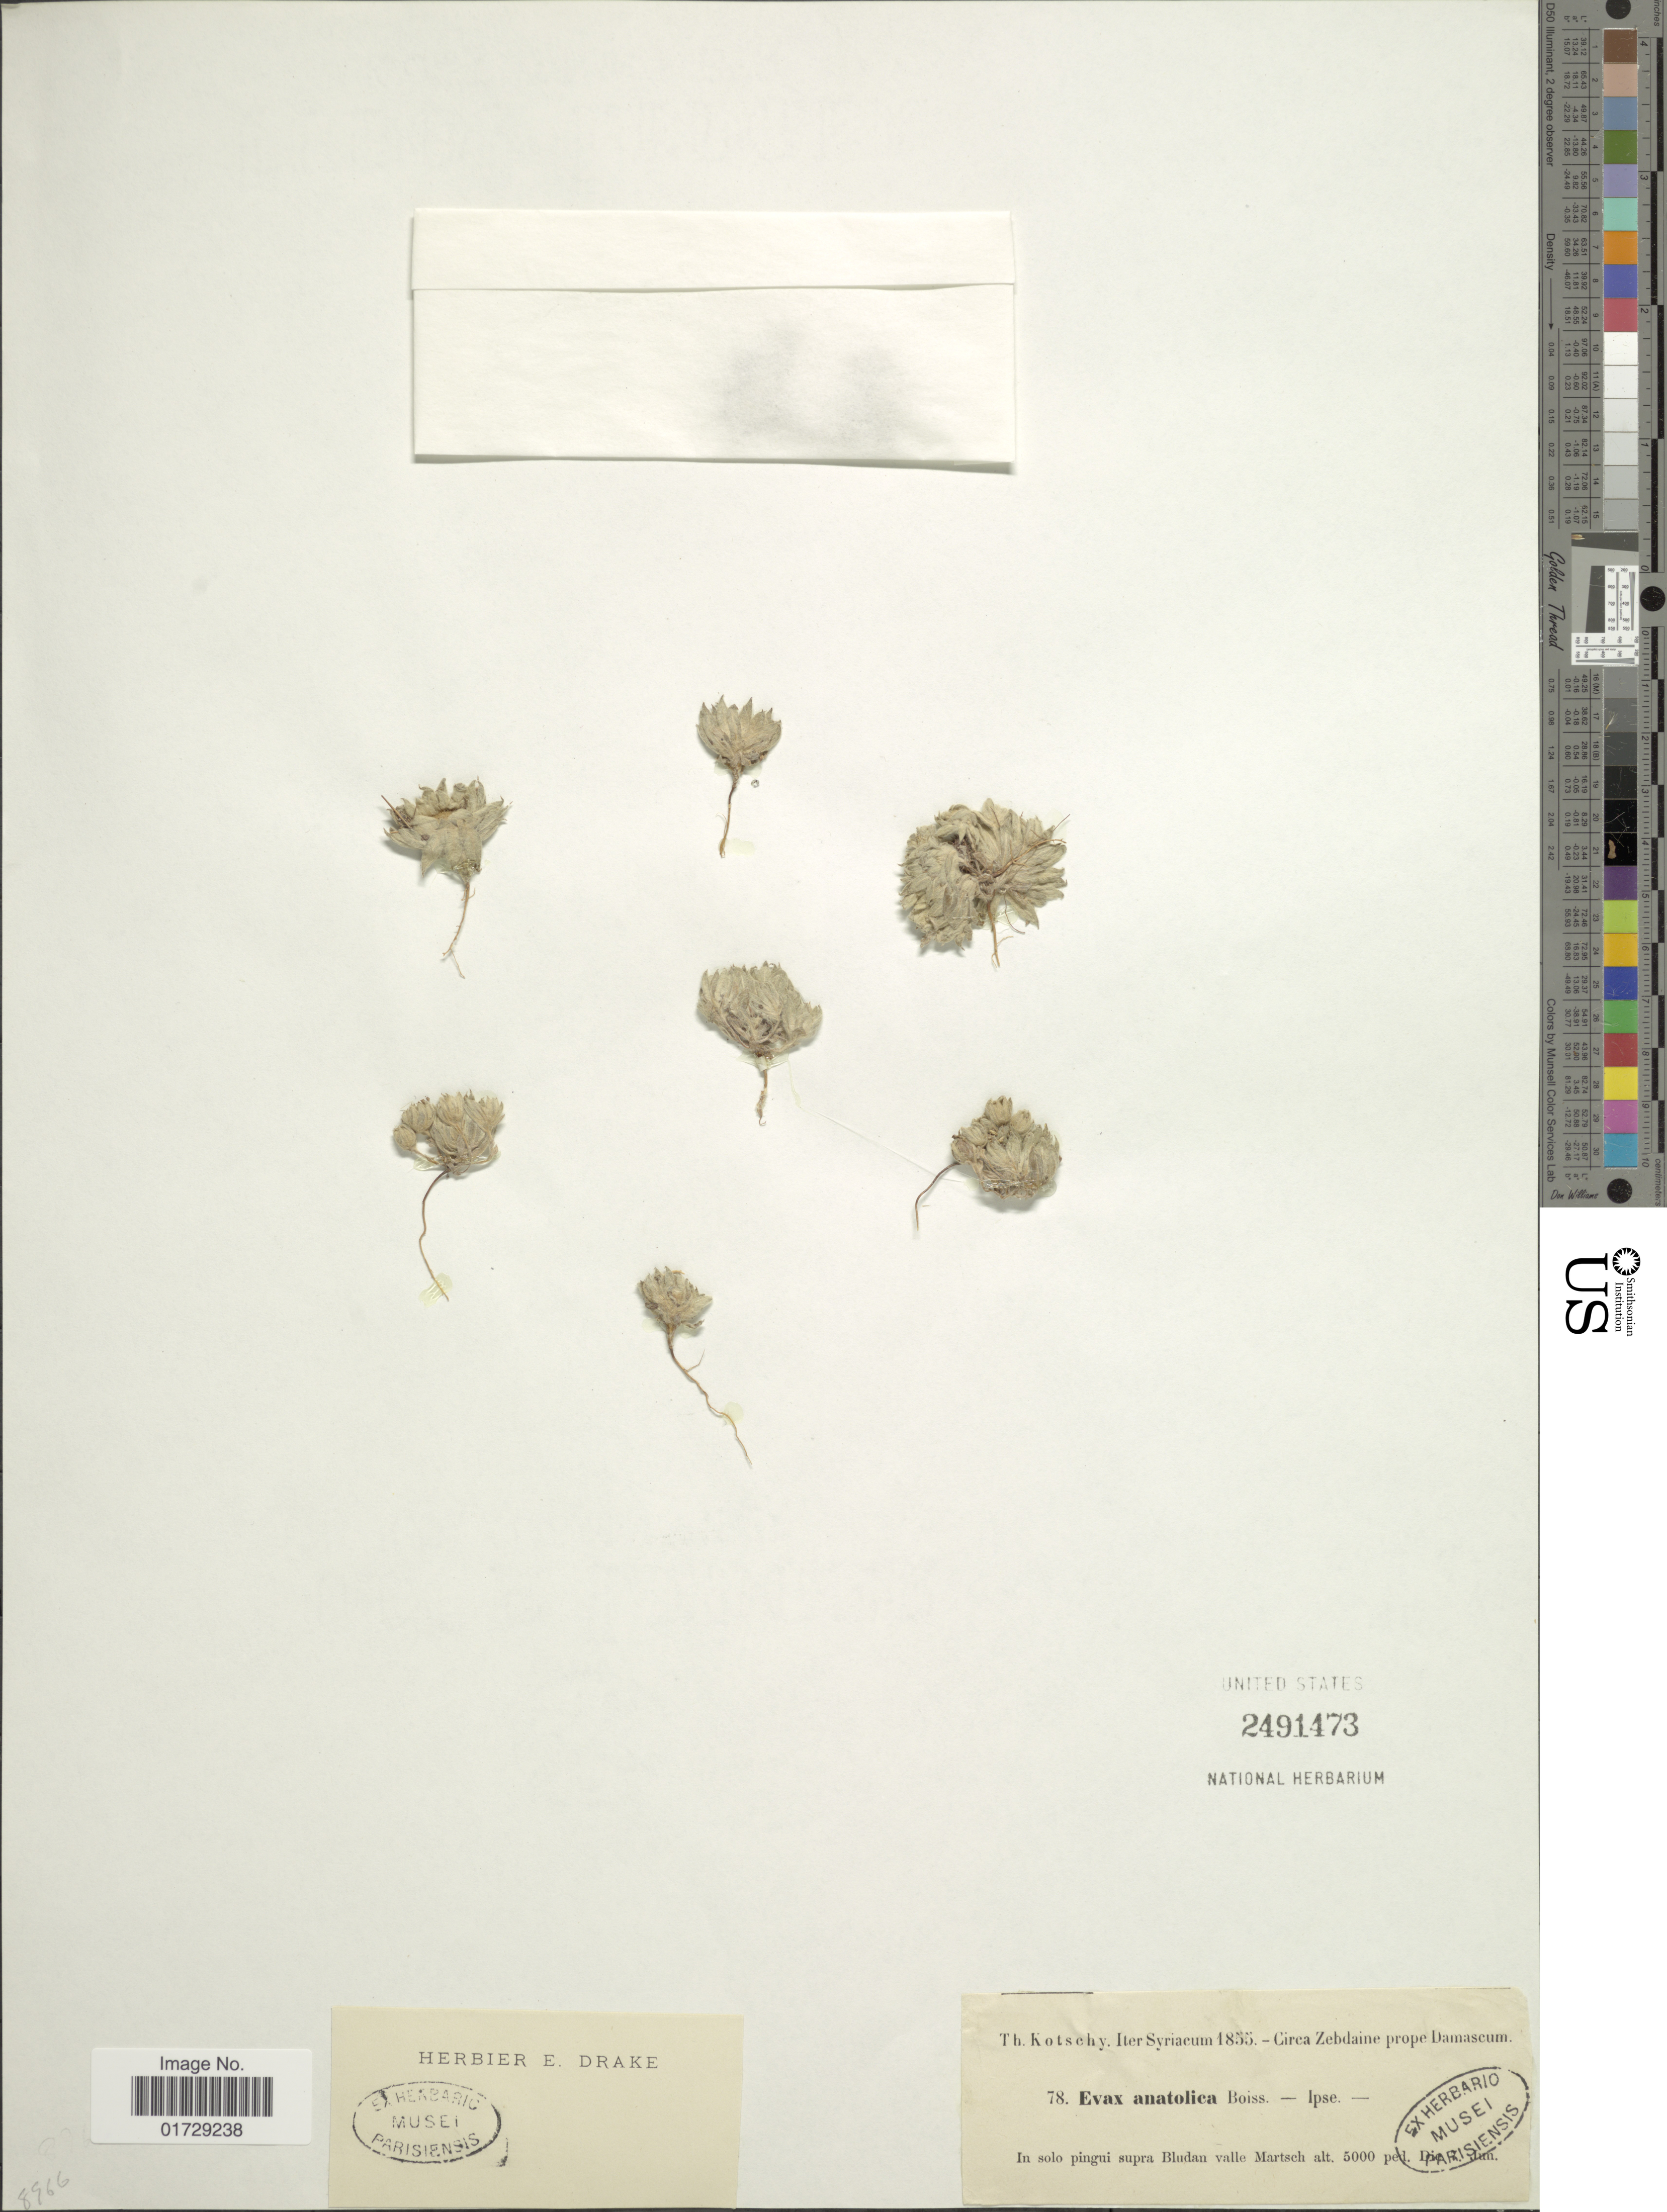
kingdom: Plantae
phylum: Tracheophyta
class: Magnoliopsida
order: Asterales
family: Asteraceae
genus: Evax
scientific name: Evax anatolica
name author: Boiss. & Heldr.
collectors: K. G. Kotschy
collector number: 78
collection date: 1855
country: Syria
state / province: Dimashq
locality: In solo pingui supra Bludan valle Martsch [unsure placement]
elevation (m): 1524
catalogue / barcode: US 2491473